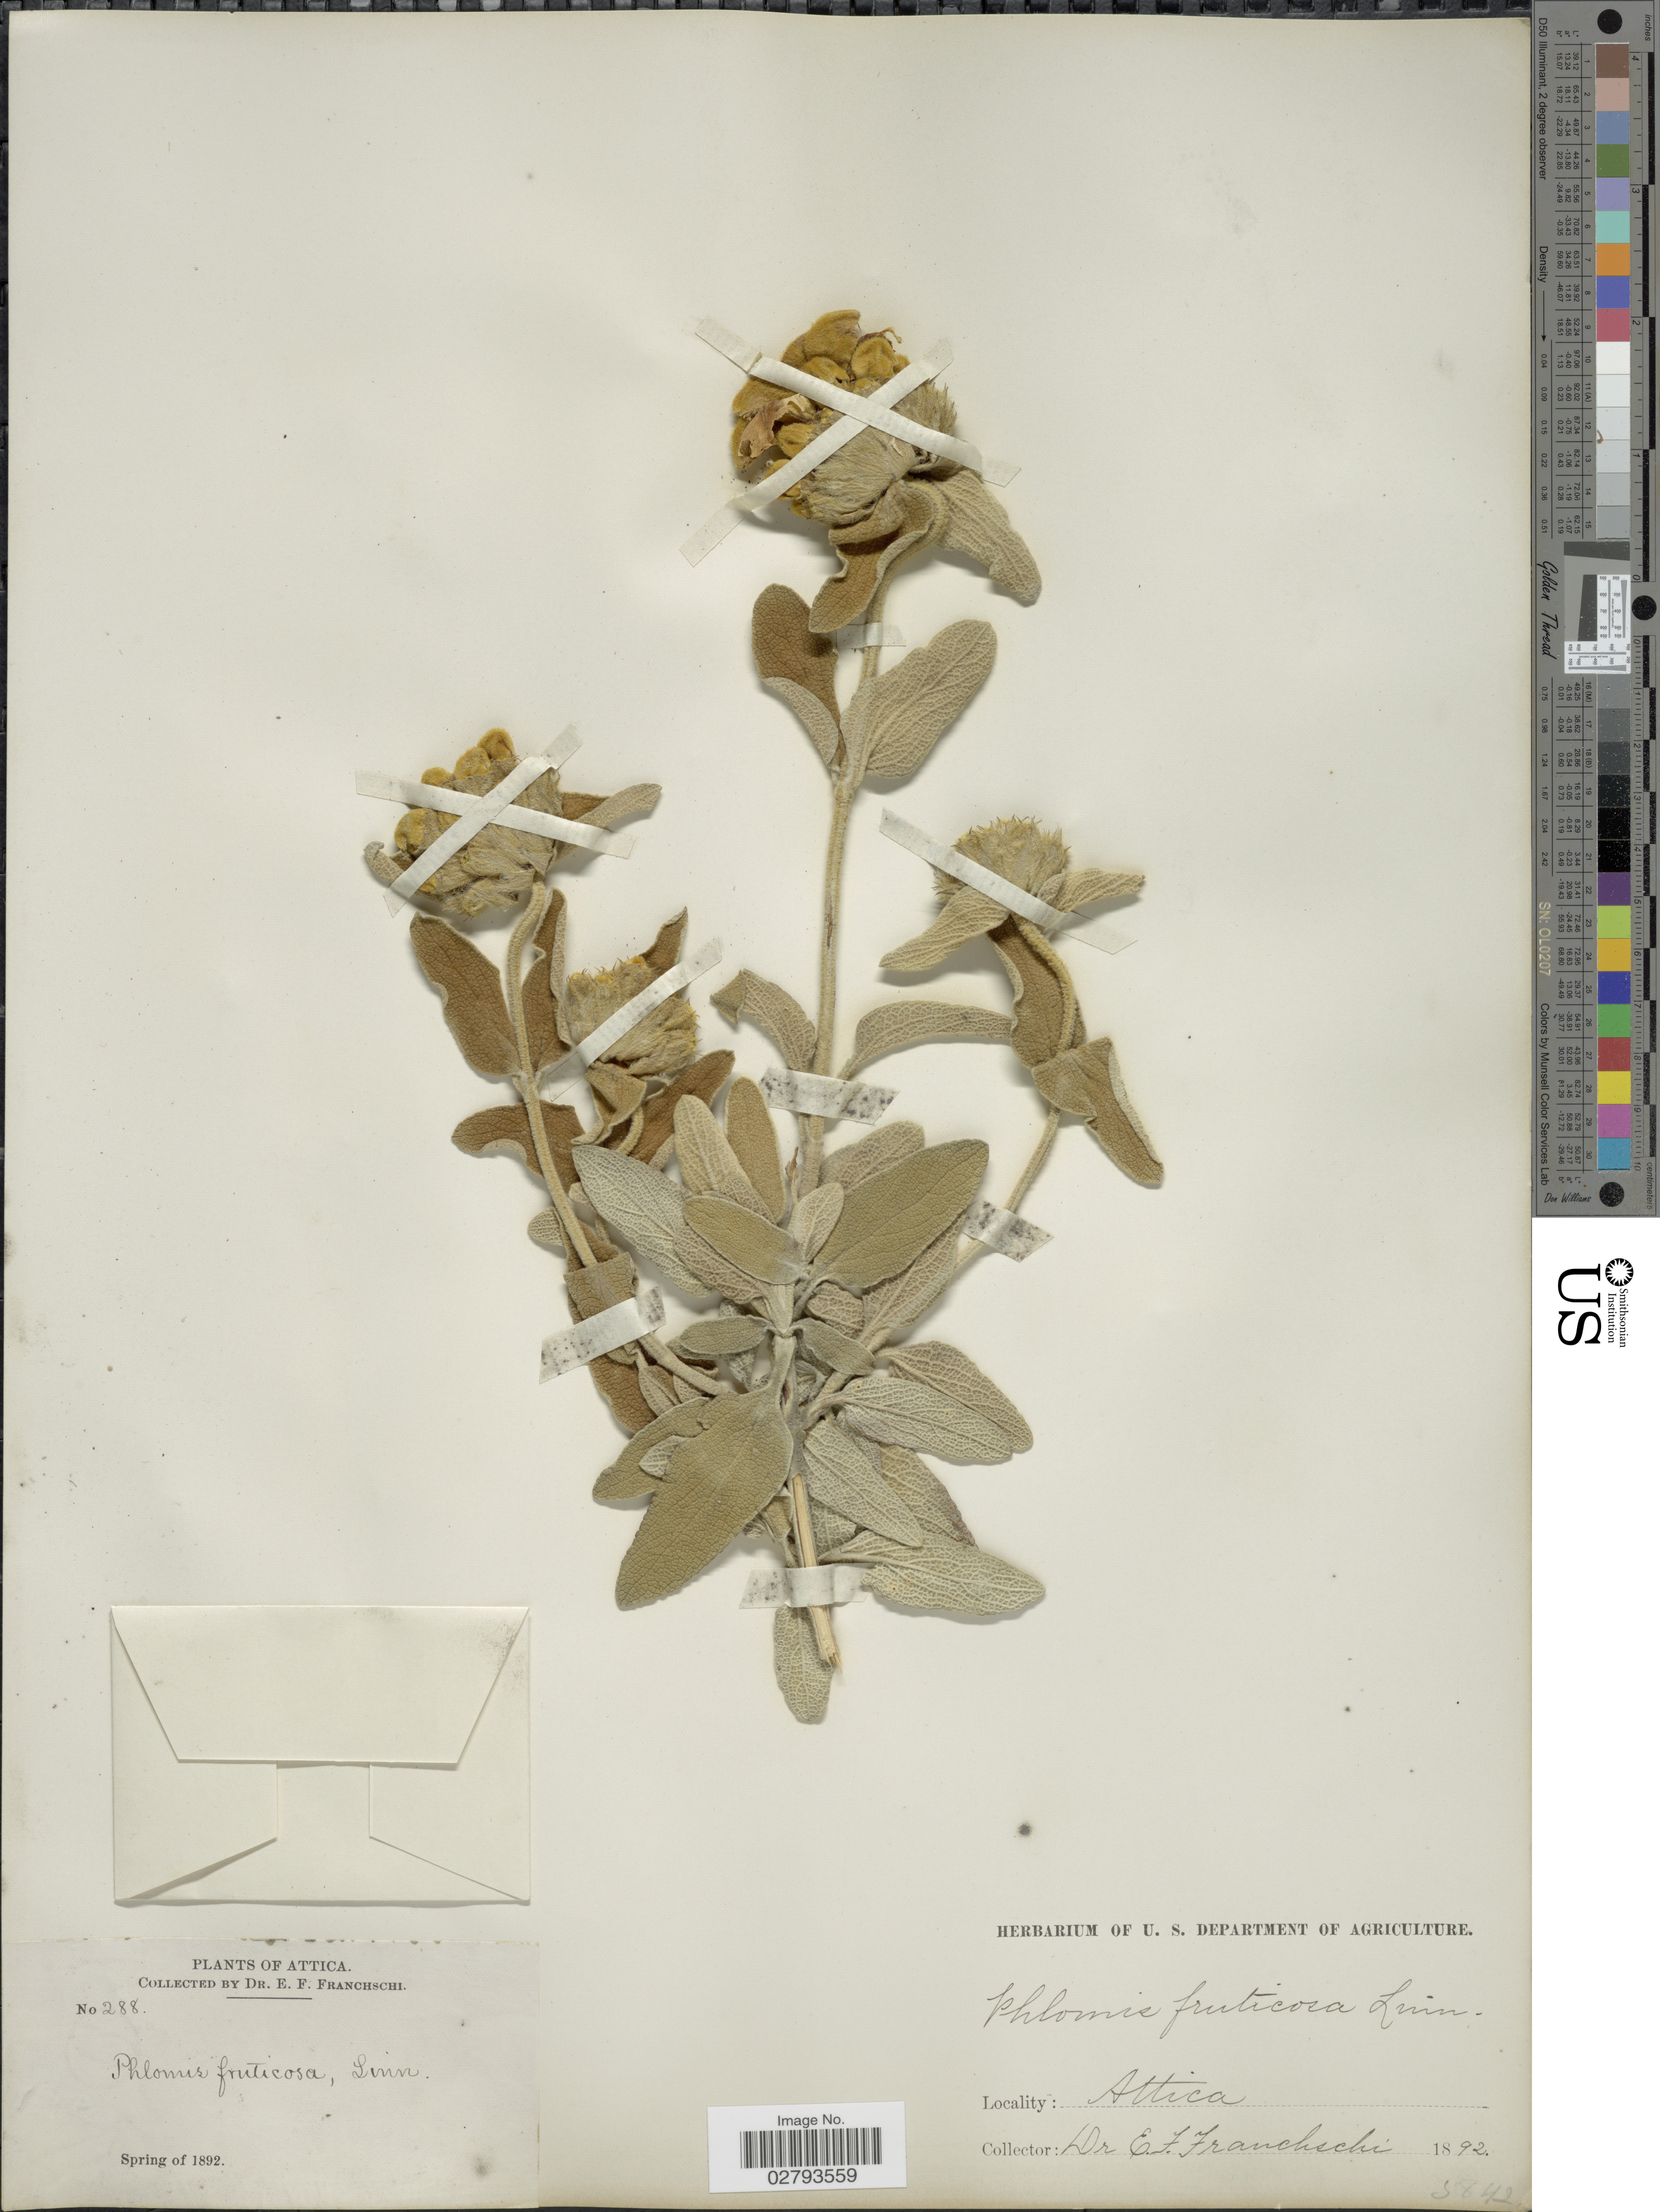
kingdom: Plantae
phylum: Tracheophyta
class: Magnoliopsida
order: Lamiales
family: Lamiaceae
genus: Phlomis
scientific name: Phlomis fruticosa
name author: L.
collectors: E. Franchschi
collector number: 288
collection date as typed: Spring of 1892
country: Greece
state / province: Attica